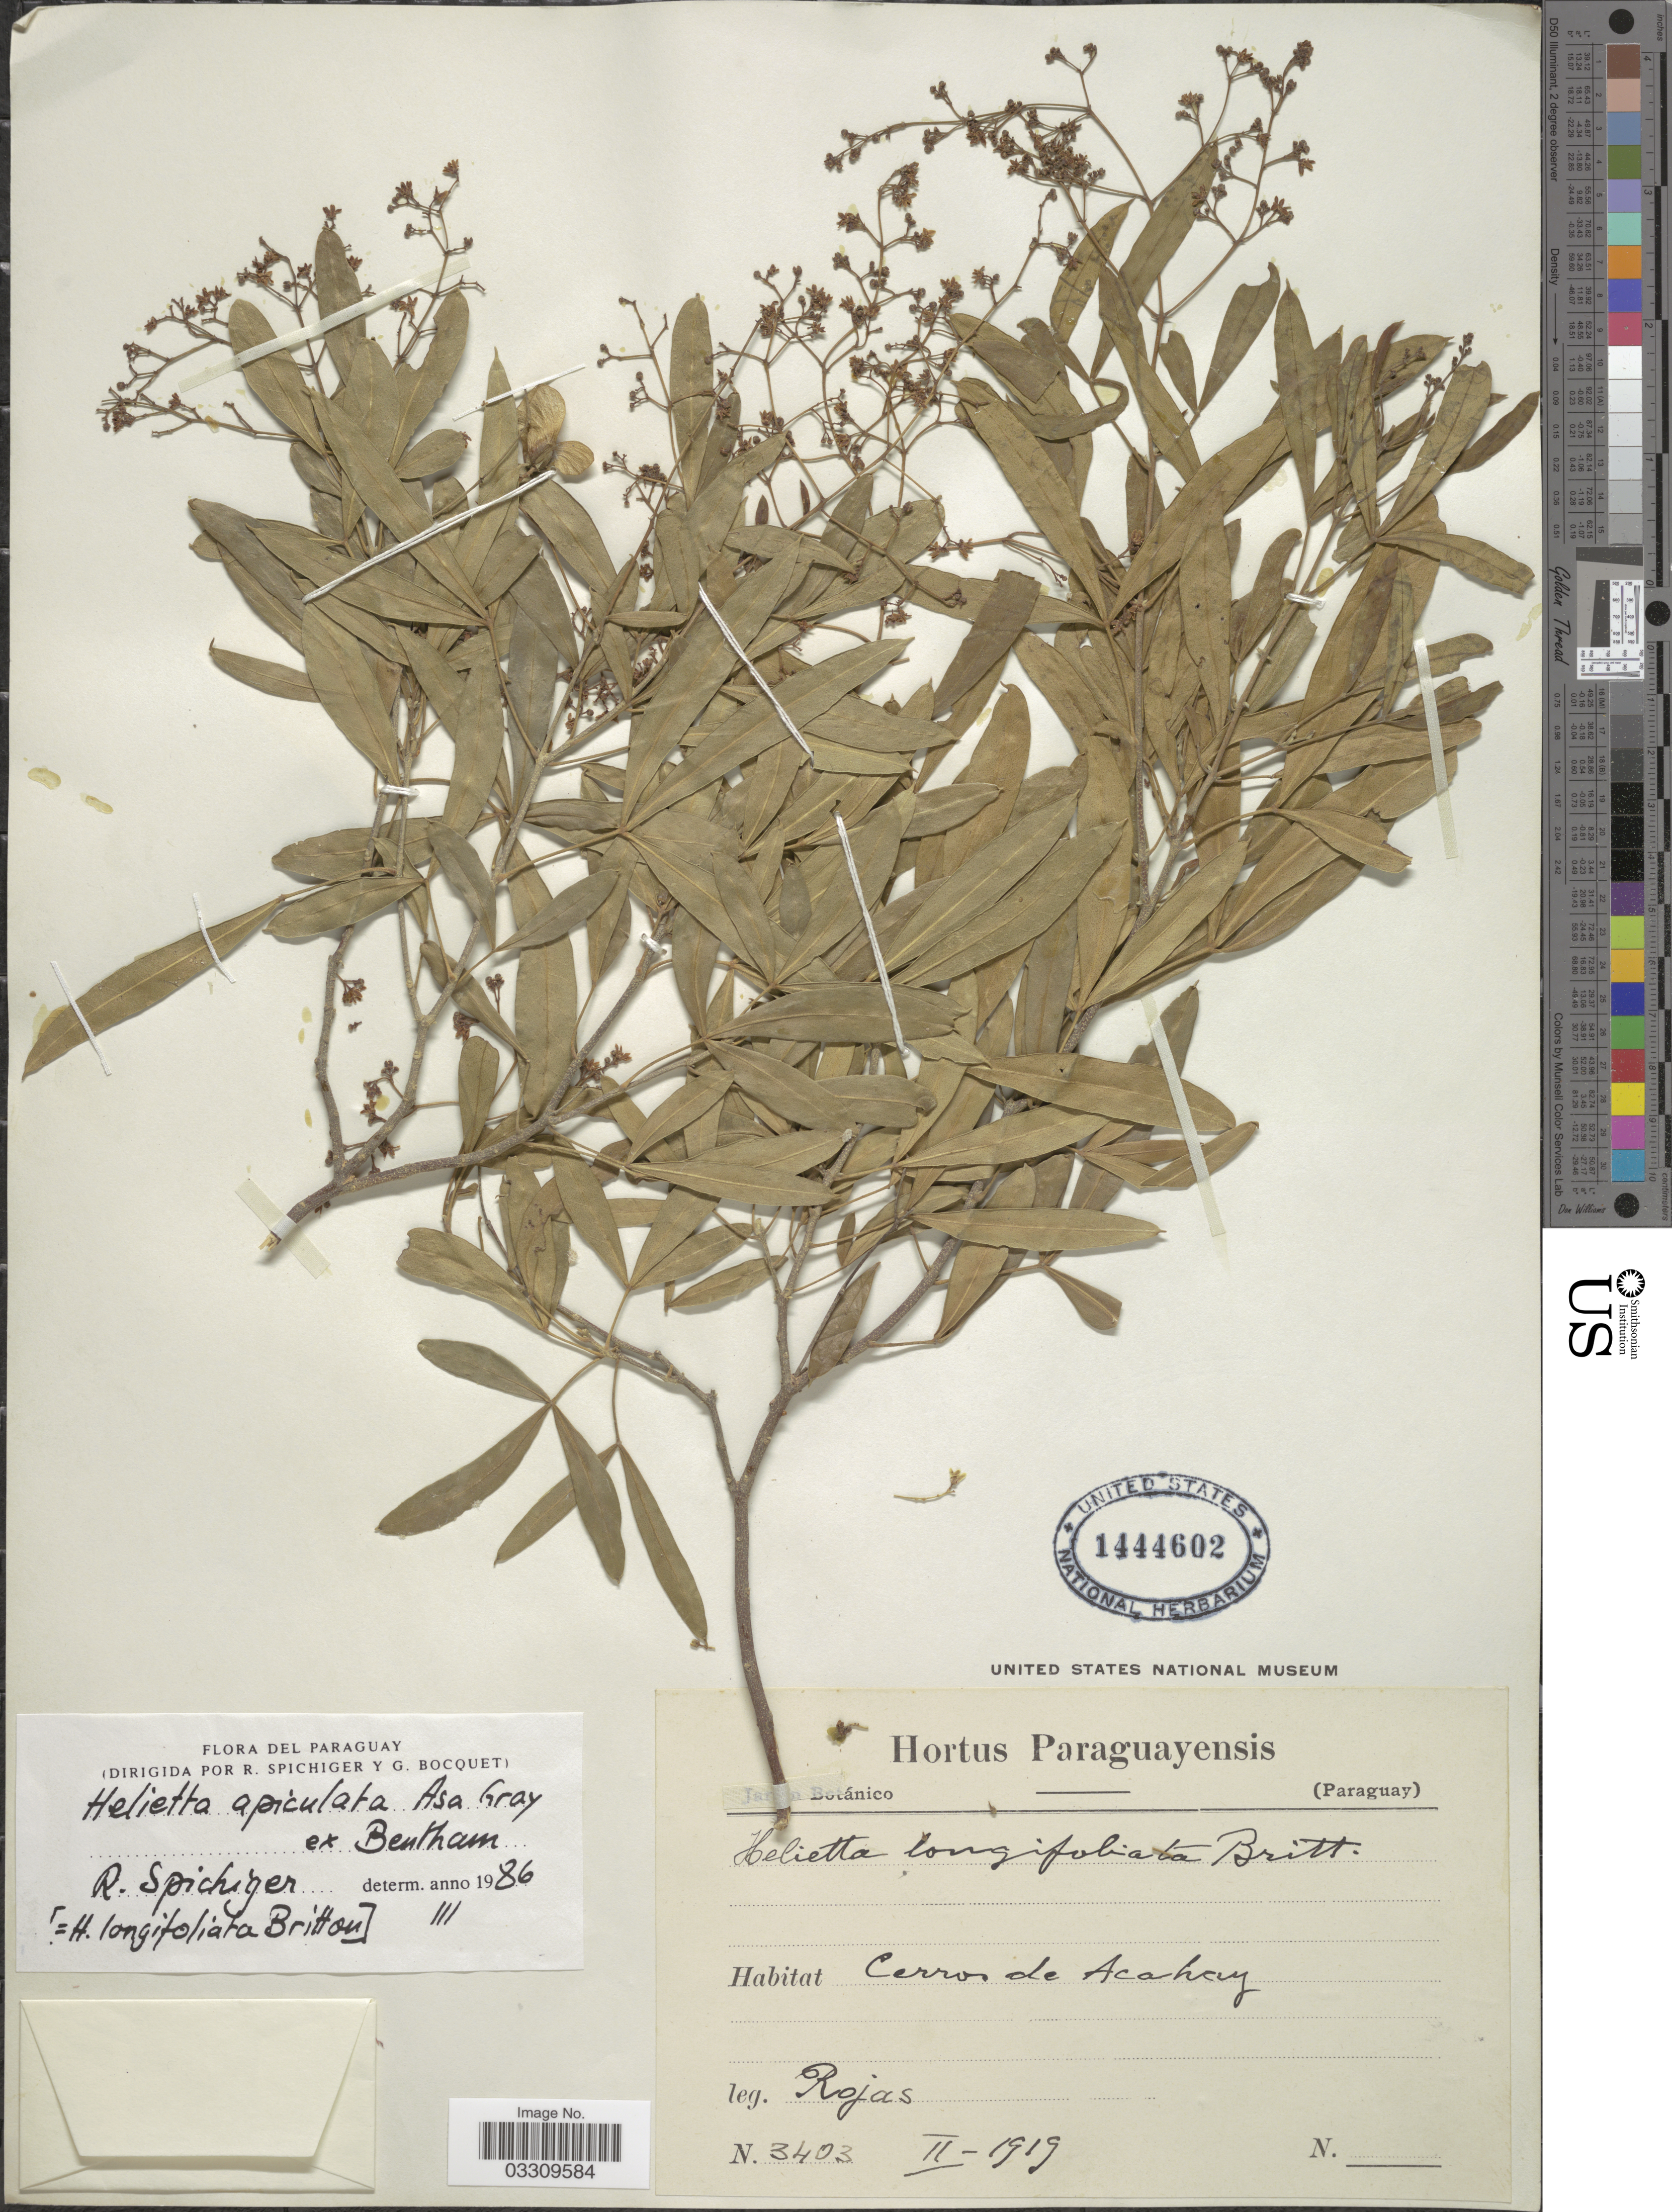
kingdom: Plantae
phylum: Tracheophyta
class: Liliopsida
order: Zingiberales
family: Zingiberaceae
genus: Amomum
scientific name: Amomum dealbatum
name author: Roxb.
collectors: Rojas, --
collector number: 3403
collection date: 1919-02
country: Paraguay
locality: Cerros de Acahay.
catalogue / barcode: US 1444602